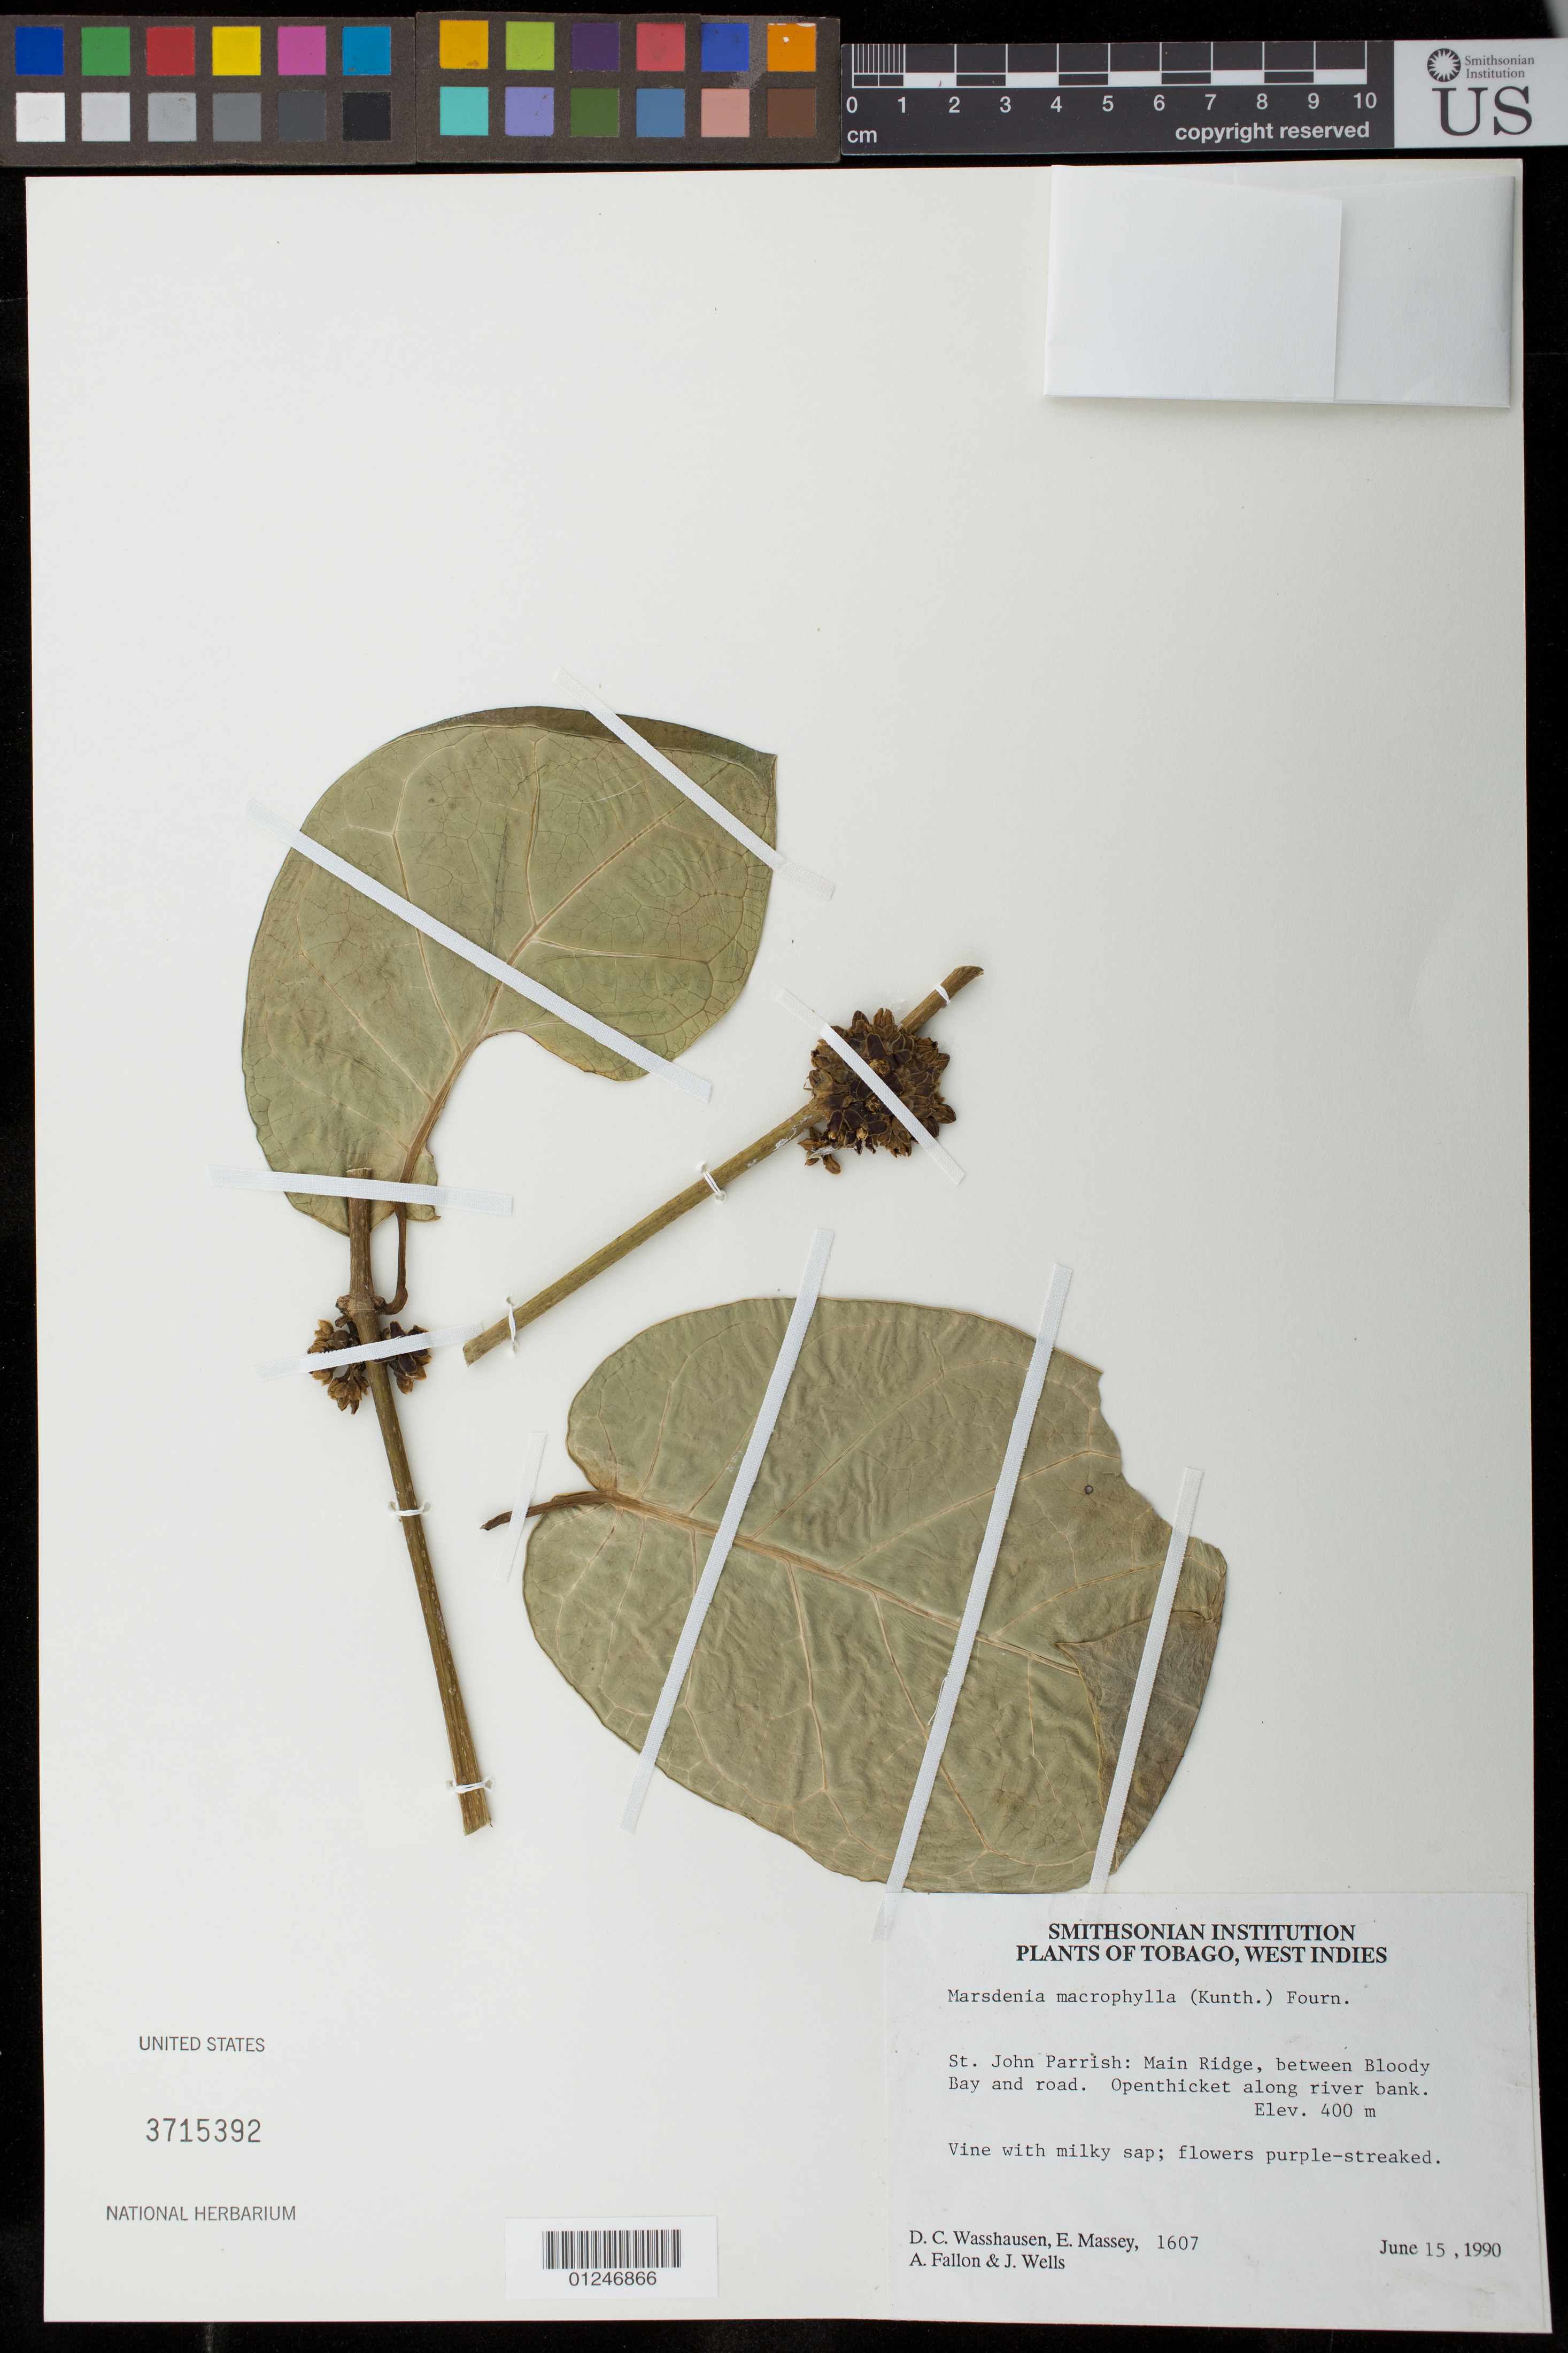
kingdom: Plantae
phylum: Tracheophyta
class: Magnoliopsida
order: Gentianales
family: Apocynaceae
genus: Marsdenia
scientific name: Marsdenia macrophylla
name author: (Humb. & Bonpl. ex Schult.) E. Fourn.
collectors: D. C. Wasshausen, E. Massey, A. Fallon & J. Wells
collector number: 1607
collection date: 1990-06-15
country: Trinidad and Tobago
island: Tobago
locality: St. John Parrish: Main Ridge, between Bloody Bay and road. Open thicket along river bank.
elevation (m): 400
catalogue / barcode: US 3715392